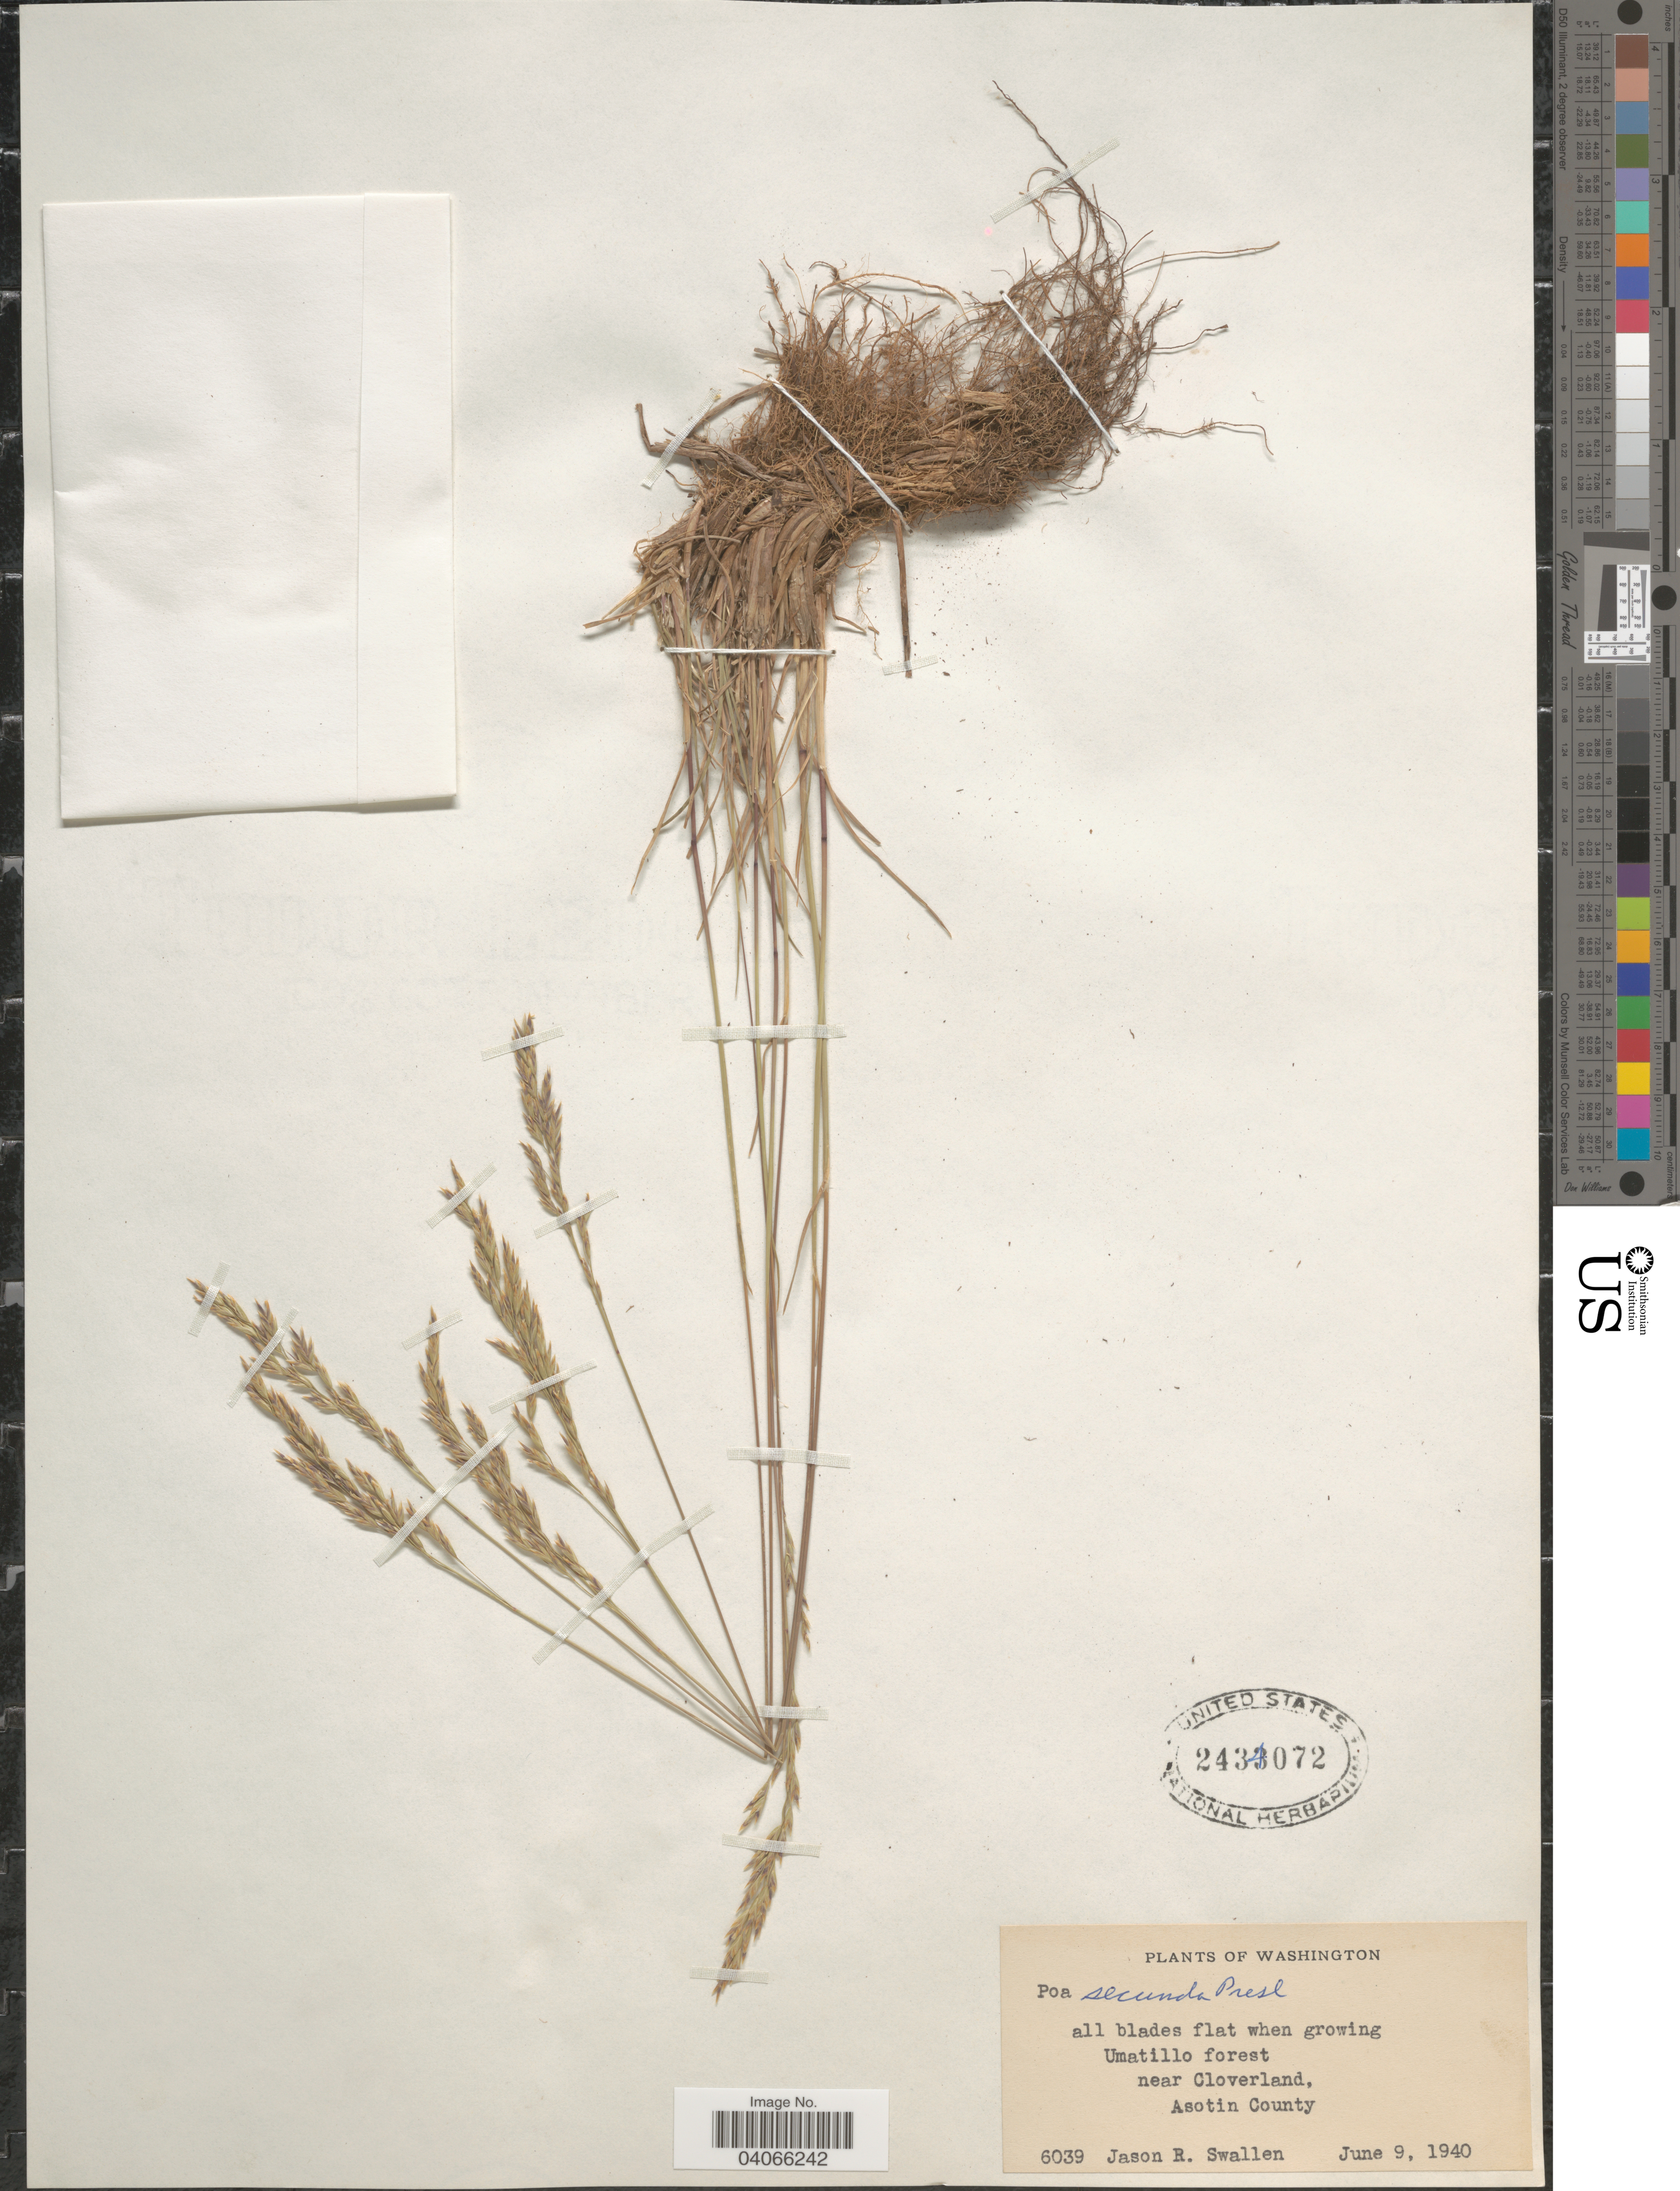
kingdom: Plantae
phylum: Tracheophyta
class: Liliopsida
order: Poales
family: Poaceae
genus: Poa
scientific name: Poa secunda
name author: J. Presl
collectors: J. R. Swallen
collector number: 6039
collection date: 1940-06-09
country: United States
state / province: Washington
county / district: Asotin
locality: Umatillo forest near Cloverland, Asotin County.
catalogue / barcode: US 2434072